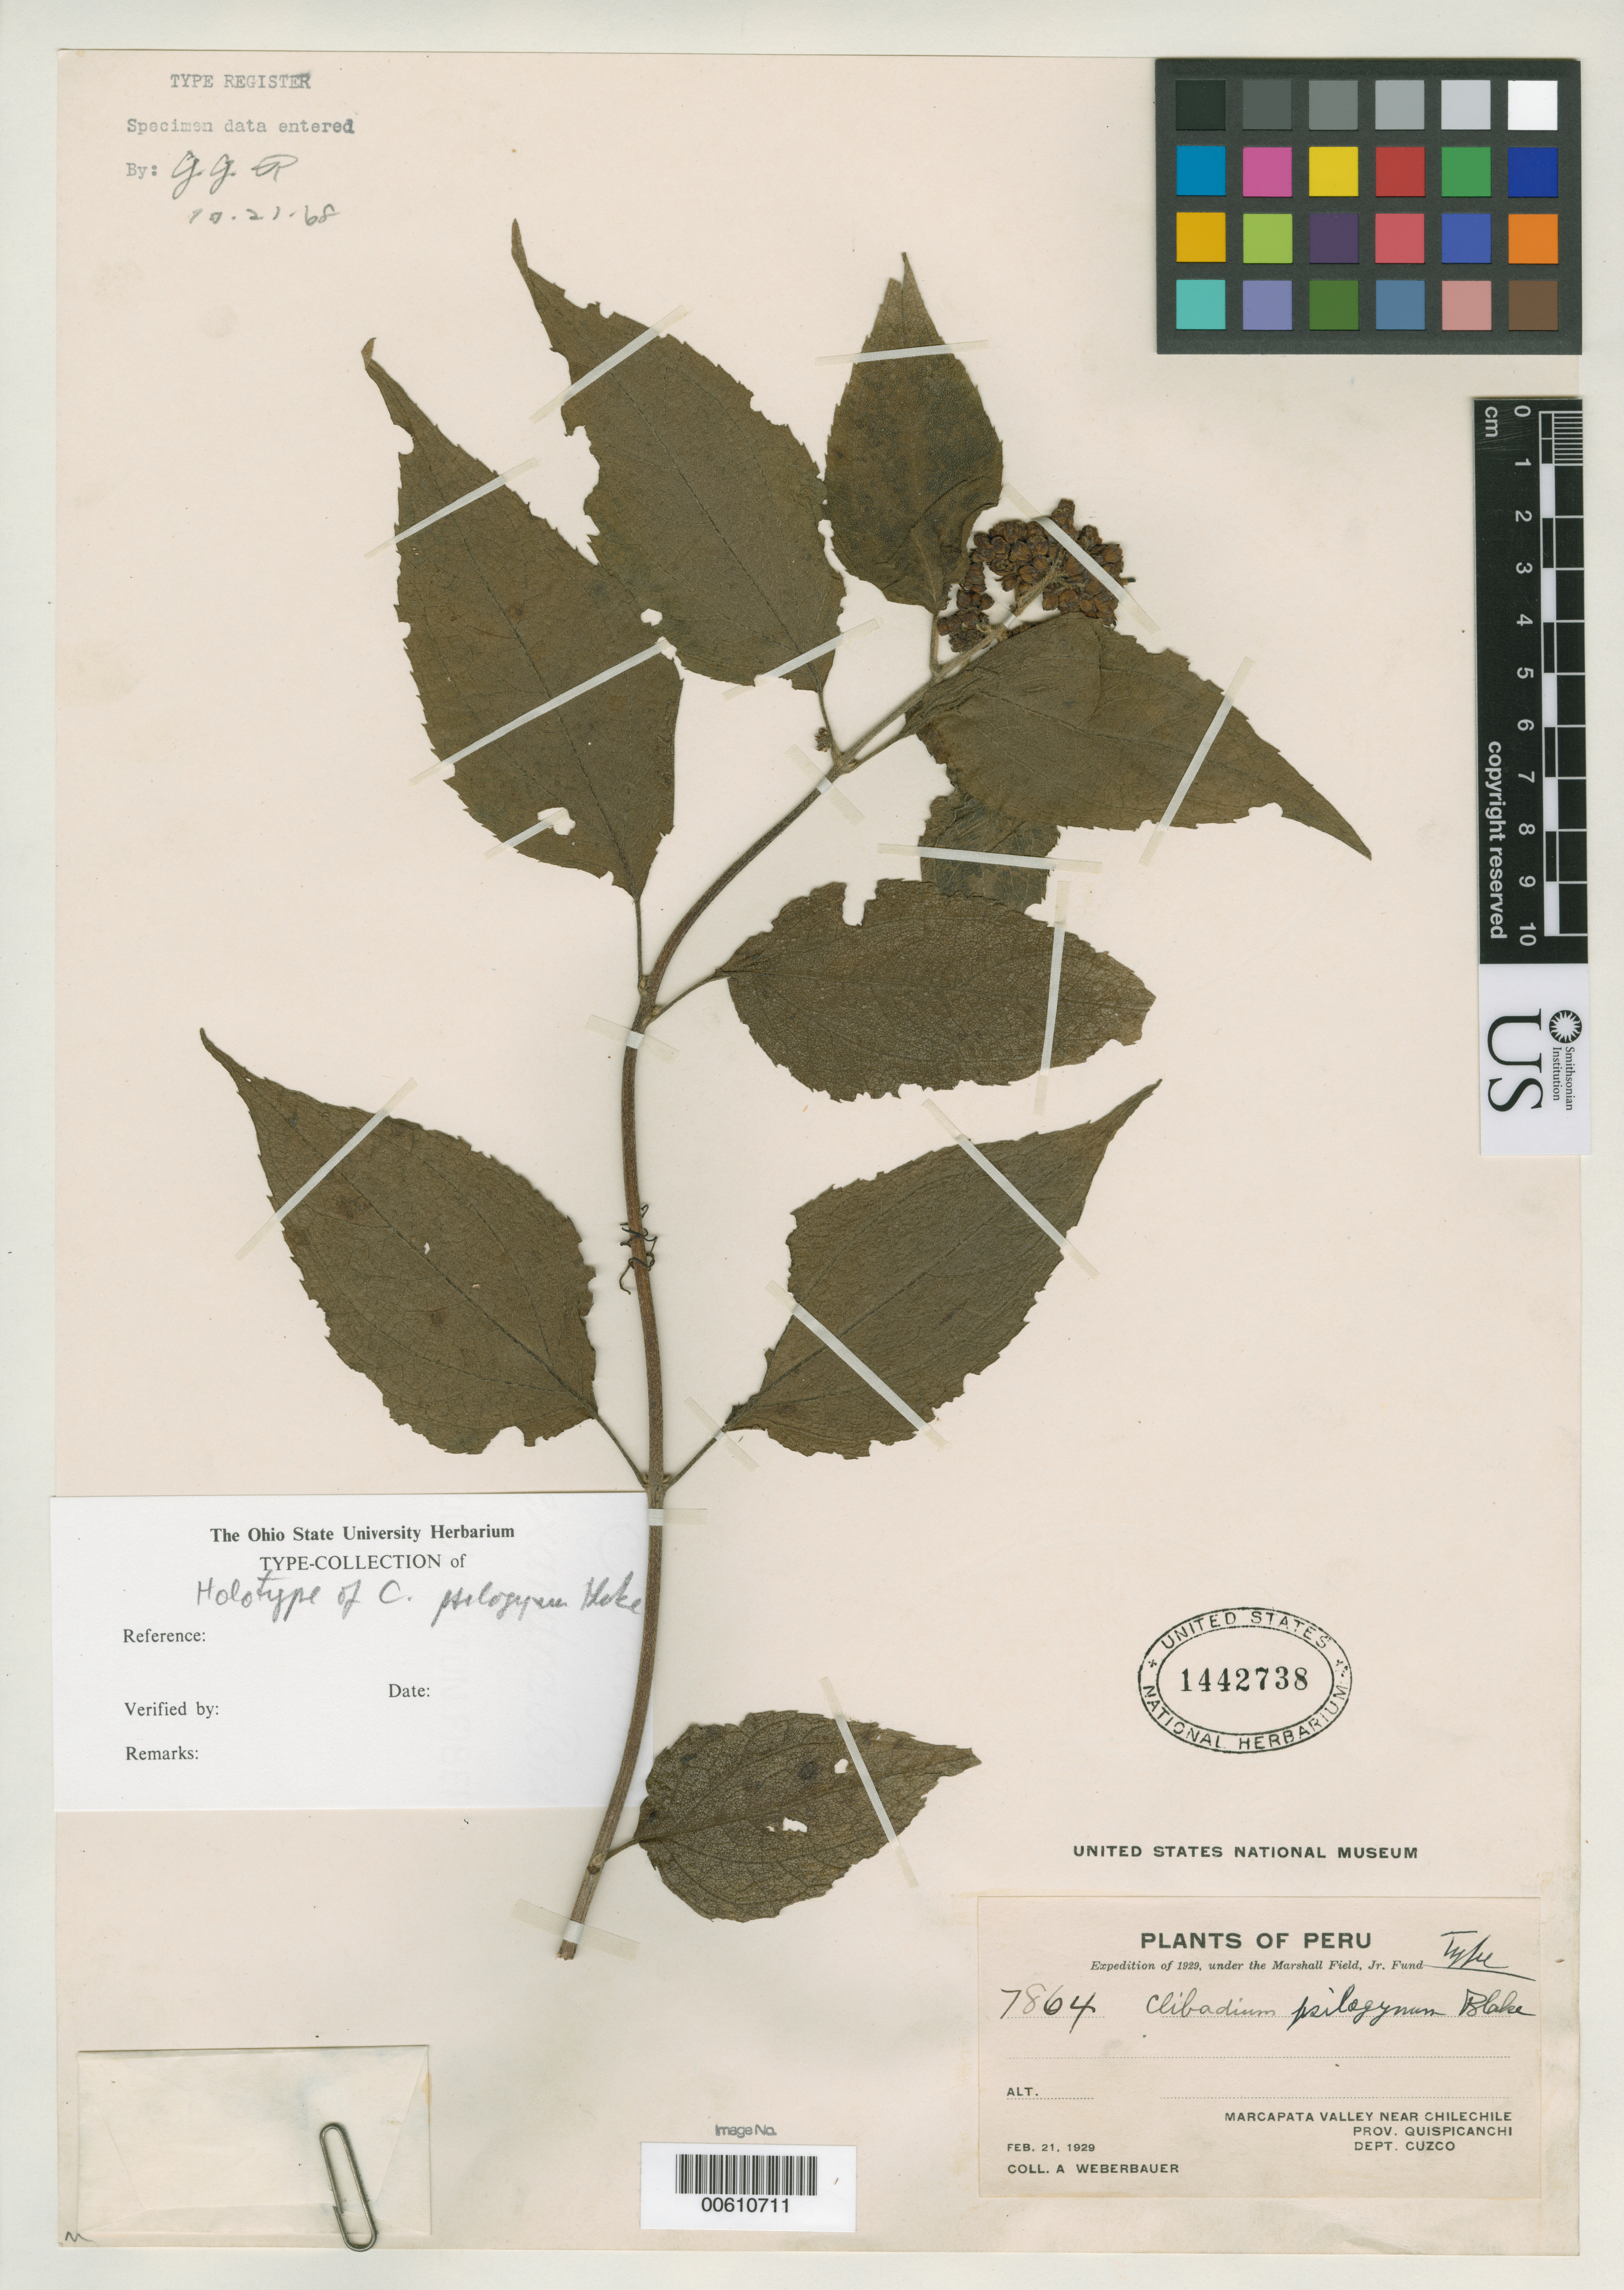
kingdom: Plantae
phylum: Tracheophyta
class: Magnoliopsida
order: Asterales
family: Asteraceae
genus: Clibadium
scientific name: Clibadium psilogynum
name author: S.F. Blake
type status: Holotype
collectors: A. Weberbauer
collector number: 7864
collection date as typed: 21 Feb 1929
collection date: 1929-02-21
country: Peru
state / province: Cusco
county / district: Quispicanchis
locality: near Chilechile, Marcapata Valley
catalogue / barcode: US 1442738